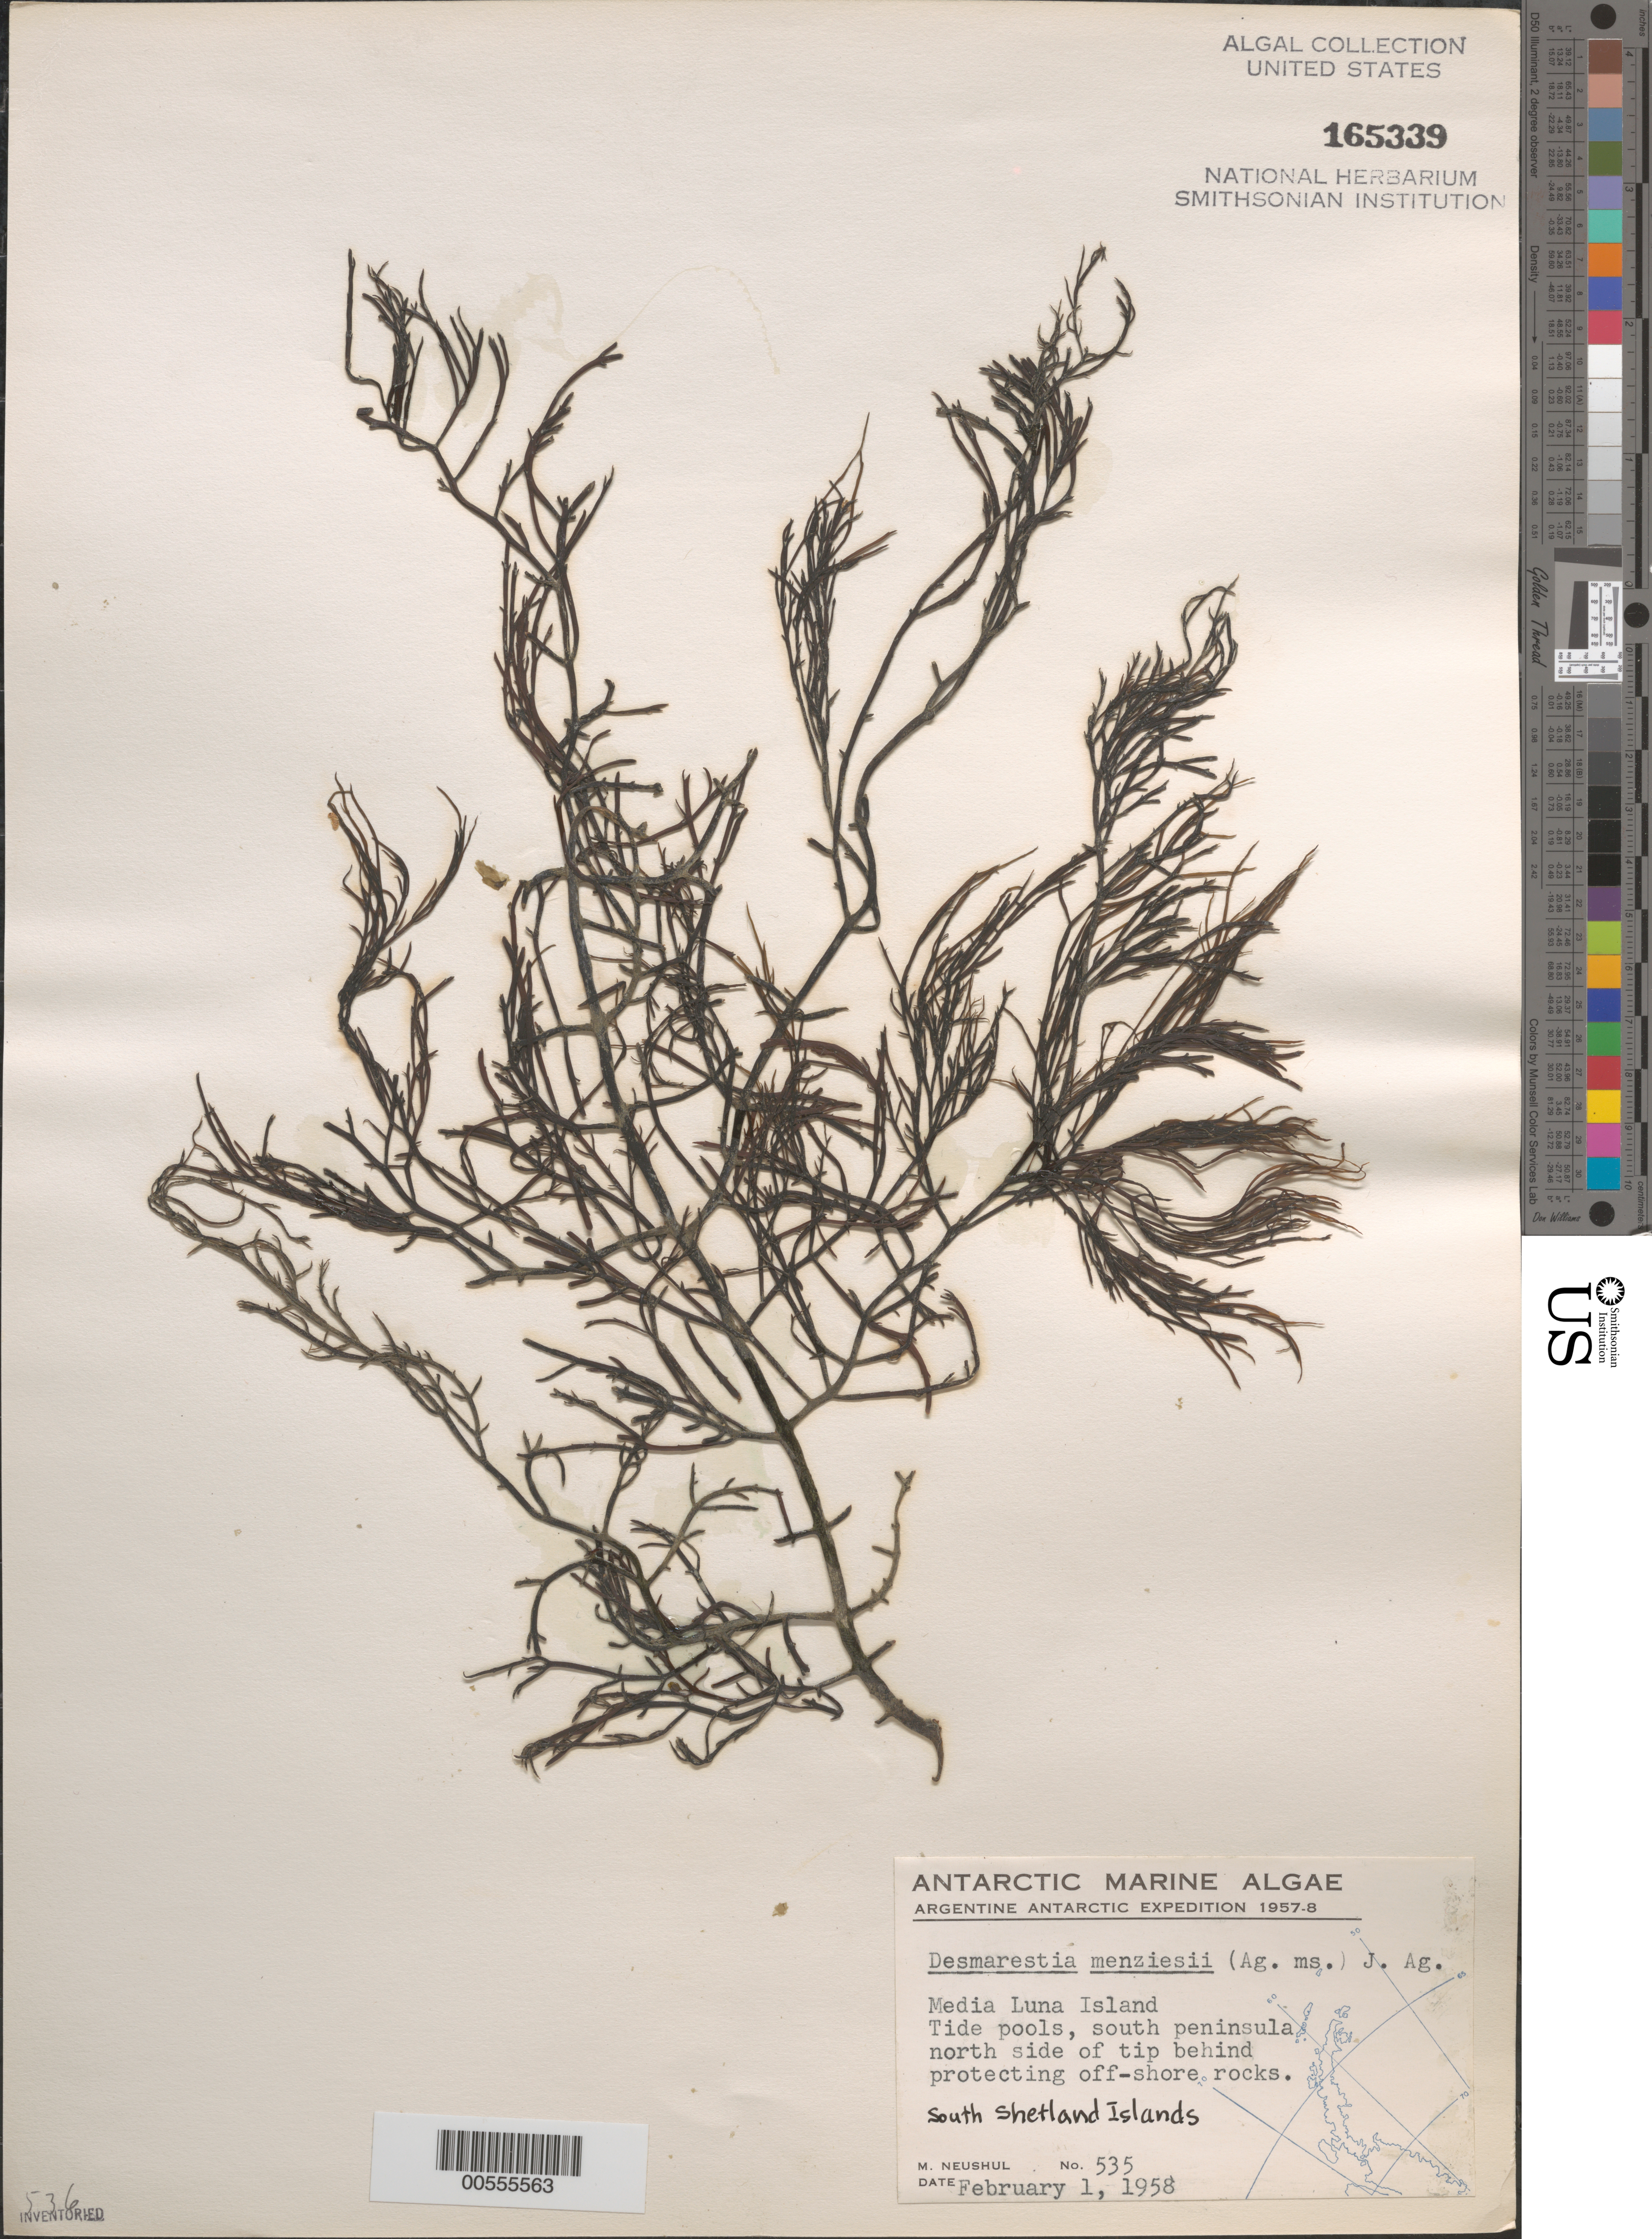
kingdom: Chromista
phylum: Ochrophyta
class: Phaeophyceae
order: Desmarestiales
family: Desmarestiaceae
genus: Desmarestia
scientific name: Desmarestia menziesii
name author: J. Agardh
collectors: M. Neushul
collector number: Neushul 535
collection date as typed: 01 Feb 1958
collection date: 1958-02-01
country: Antarctica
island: Half Moon Island (Media Luna Island)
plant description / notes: Argentine Antarctic Expedition, 1957-1958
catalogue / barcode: US 165339